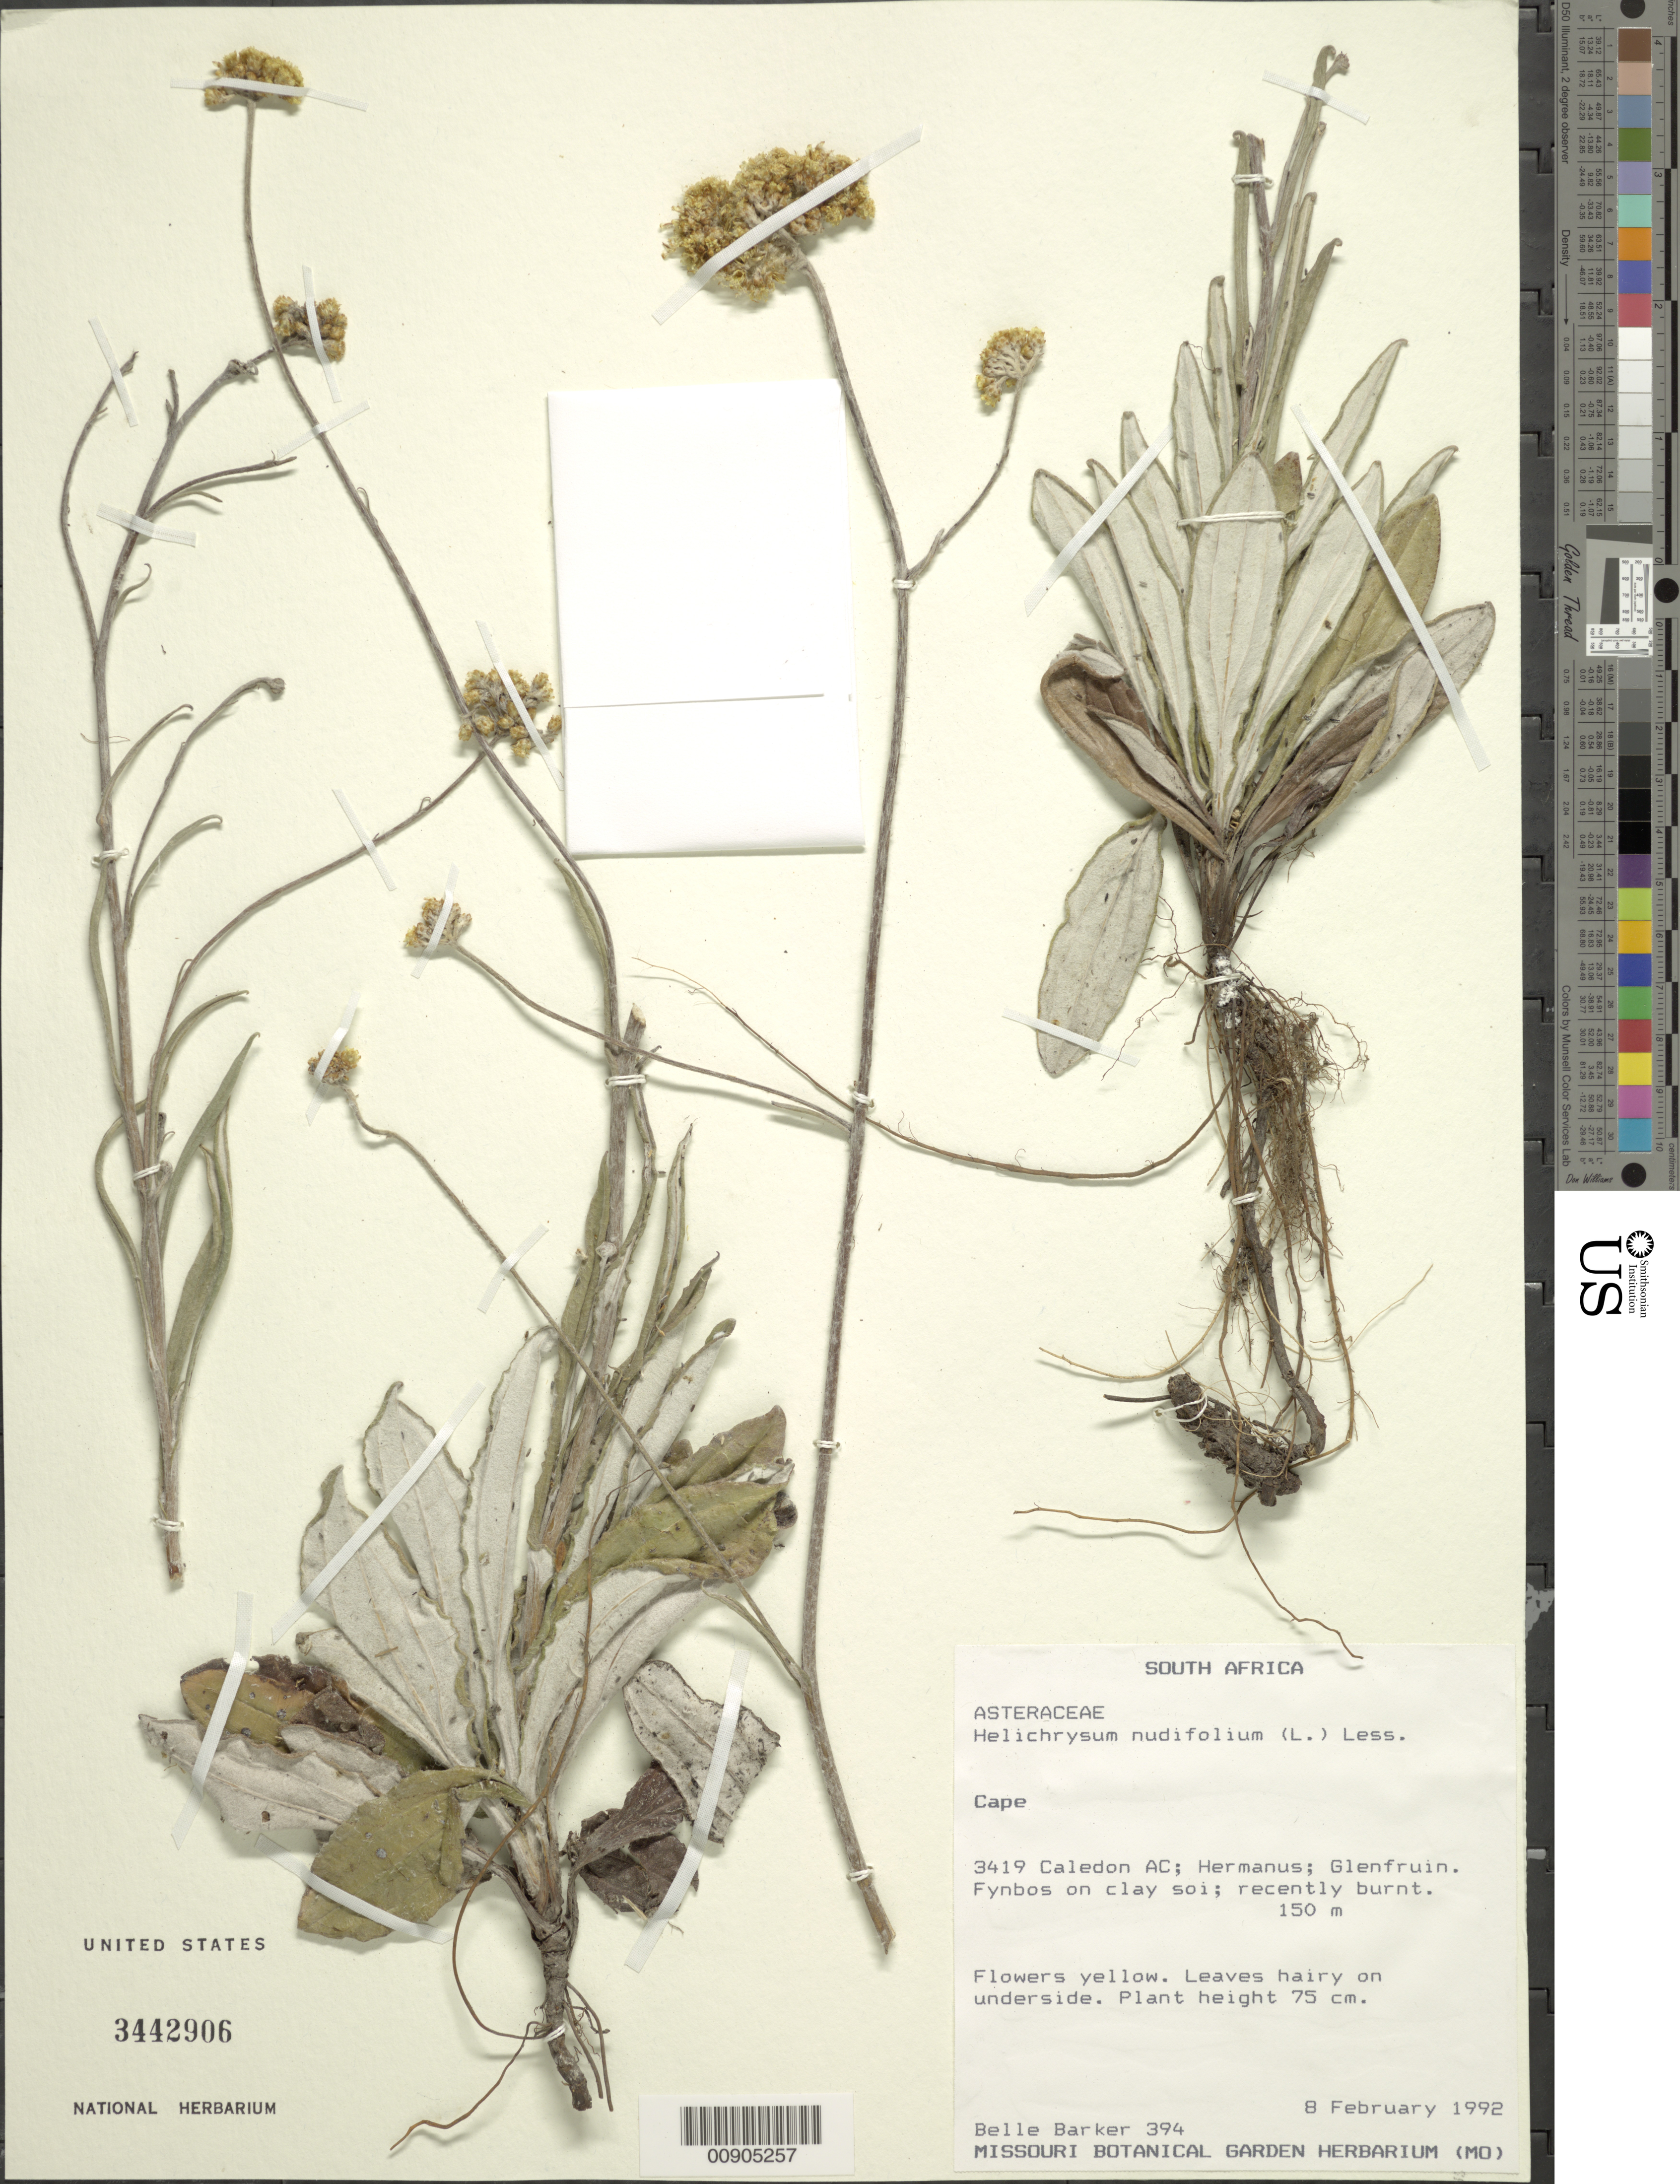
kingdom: Plantae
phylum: Tracheophyta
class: Magnoliopsida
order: Asterales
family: Asteraceae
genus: Helichrysum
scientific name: Helichrysum nudifolium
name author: (L.) Less.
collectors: B. Barker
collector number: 394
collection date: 1992-02-08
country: South Africa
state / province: Western Cape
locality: Cape Province, 3419 Caledon AC, Hermanus, Glenfruin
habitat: Fynbos on clay soil; recently burned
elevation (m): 150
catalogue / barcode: US 3442906